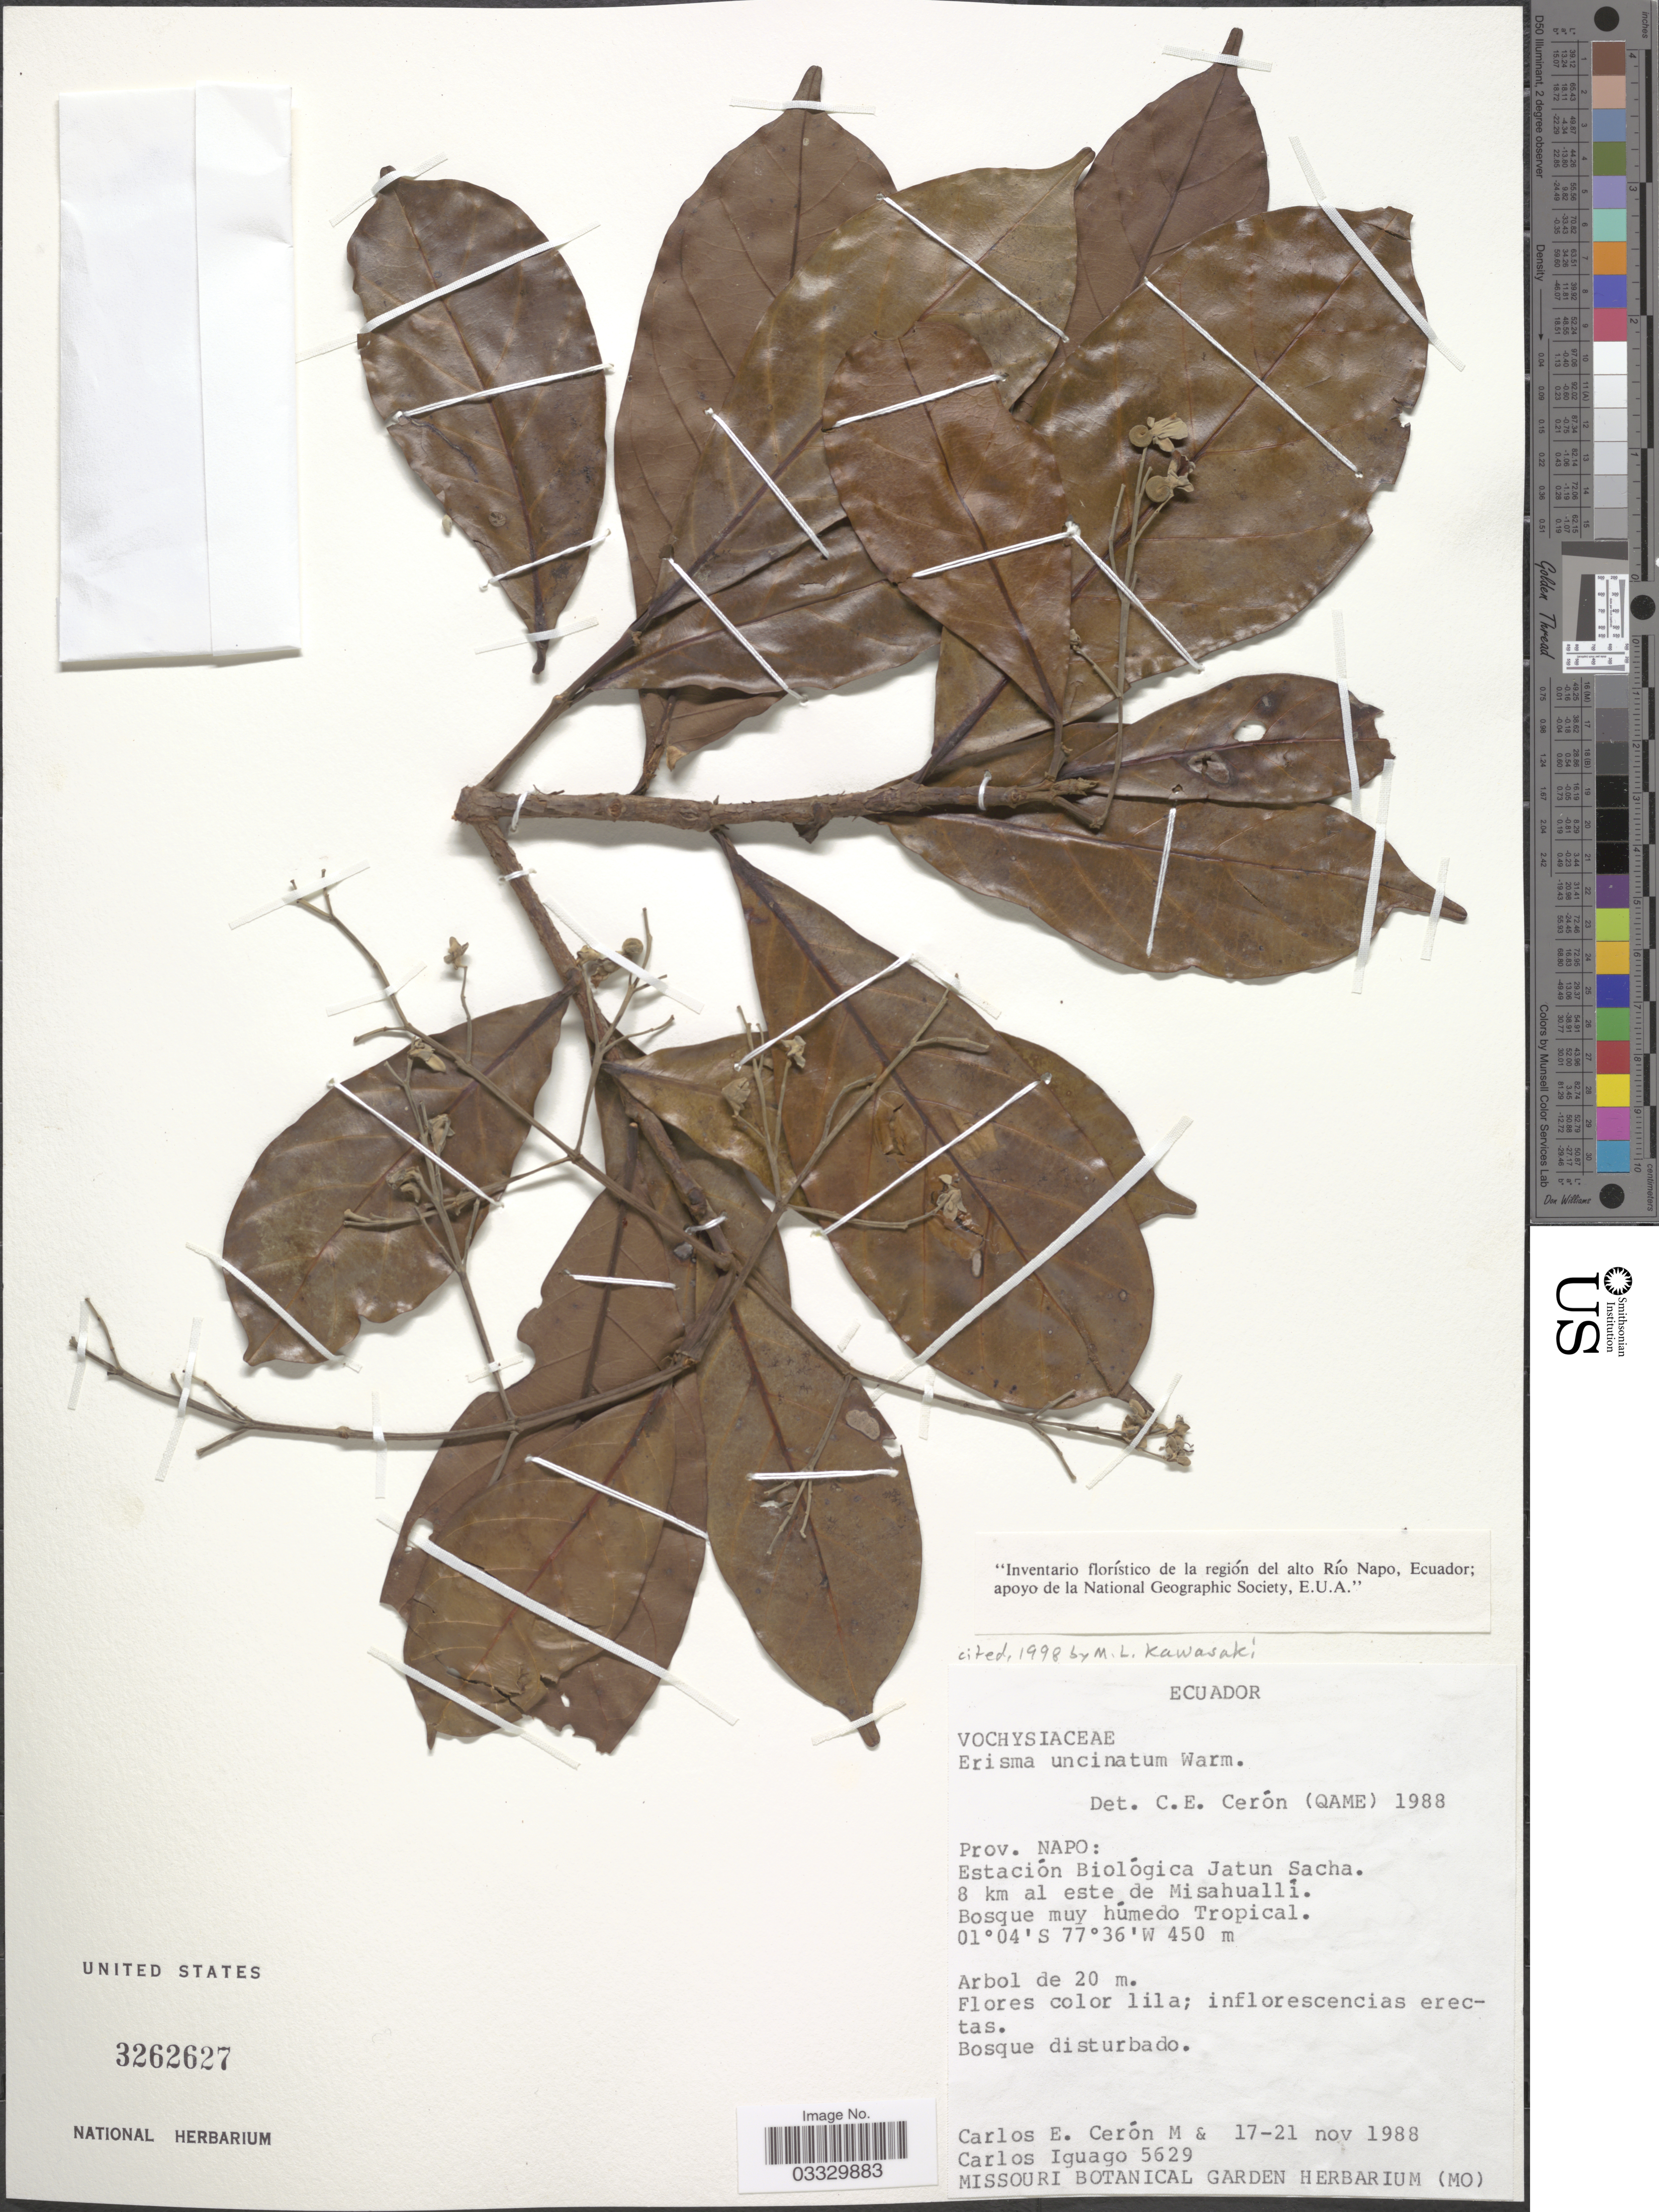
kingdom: Plantae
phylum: Tracheophyta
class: Magnoliopsida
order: Myrtales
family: Vochysiaceae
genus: Erisma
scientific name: Erisma uncinatum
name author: Warm.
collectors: C. E. Cerón M. & C. Iguago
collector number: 5629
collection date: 1988-11-17/1988-11-21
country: Ecuador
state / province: Napo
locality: Estación Biológica Jatun Sacha. 8 km al este de Misahualli.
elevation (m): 450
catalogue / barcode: US 3262627